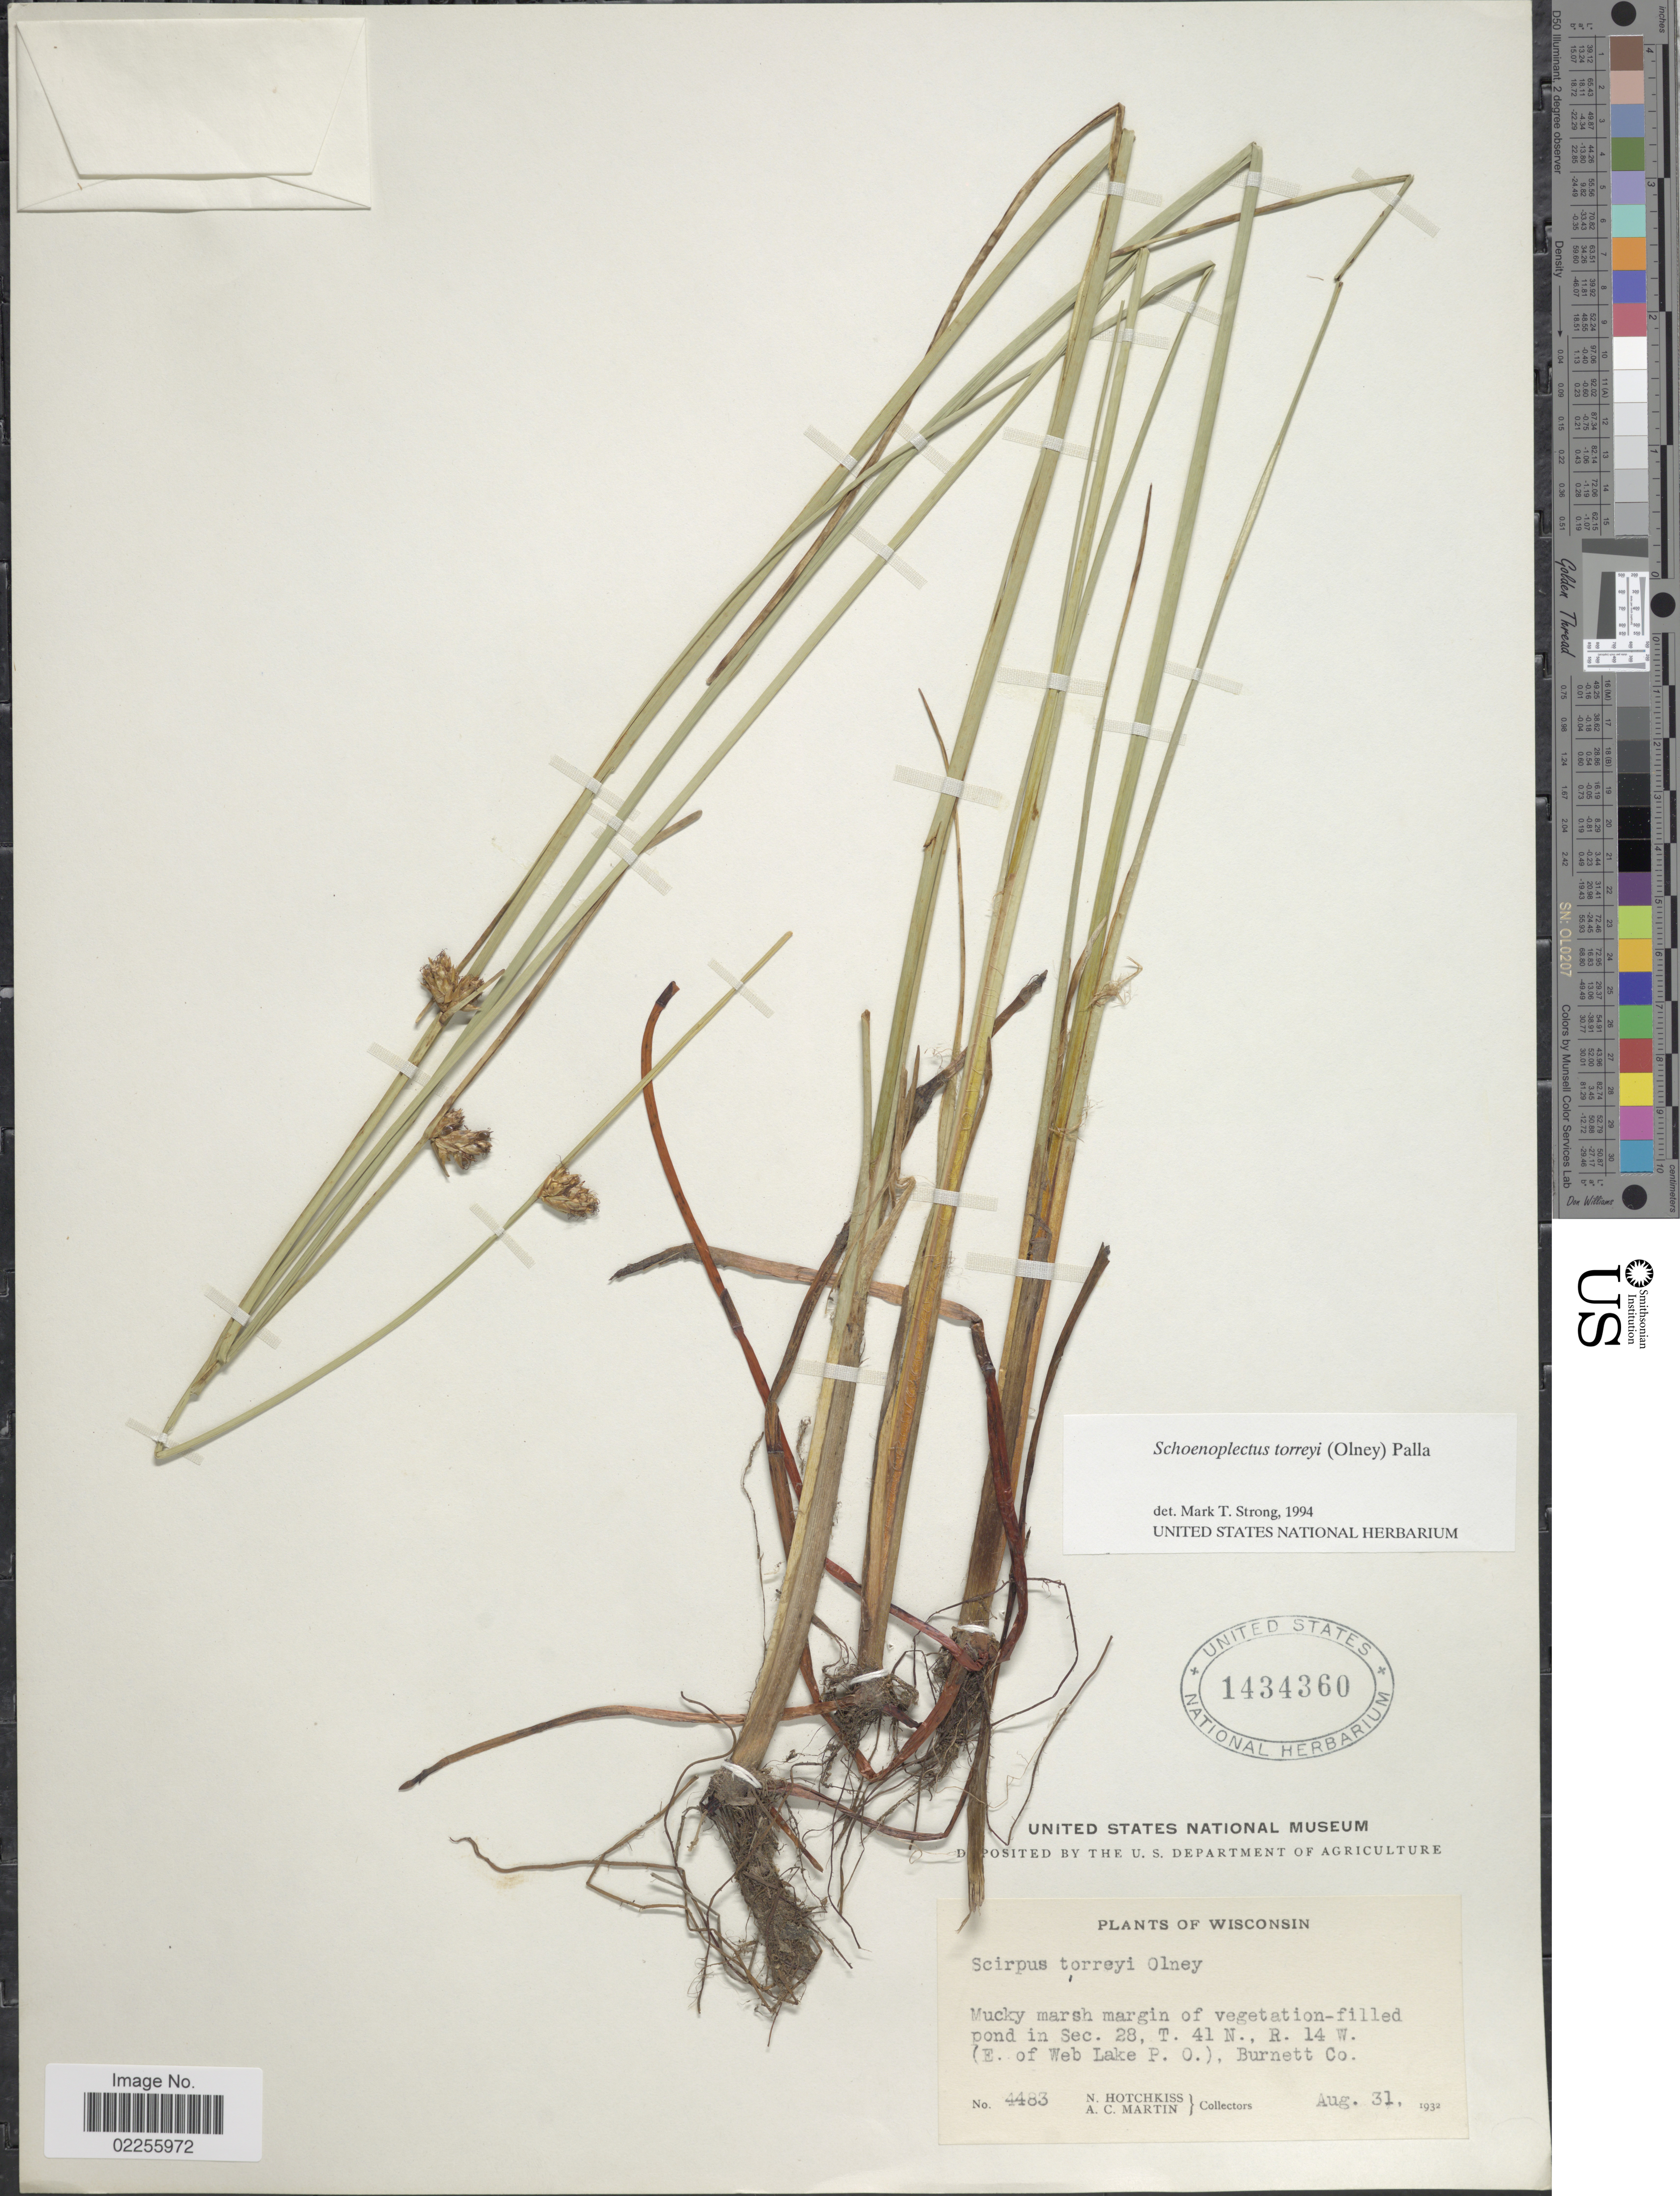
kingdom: Plantae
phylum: Tracheophyta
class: Liliopsida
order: Poales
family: Cyperaceae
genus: Schoenoplectus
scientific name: Schoenoplectus torreyi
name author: (Olney) Palla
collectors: N. Hotchkiss & A. C. Martin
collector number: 4483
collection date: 1932-08-31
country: United States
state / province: Wisconsin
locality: Mucky marsh margin of vegetation-filled pond in Sec. 28, T 41 N., R. 14 W. (E of Web Lake P.O.), Burnett Co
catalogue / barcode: US 1434360